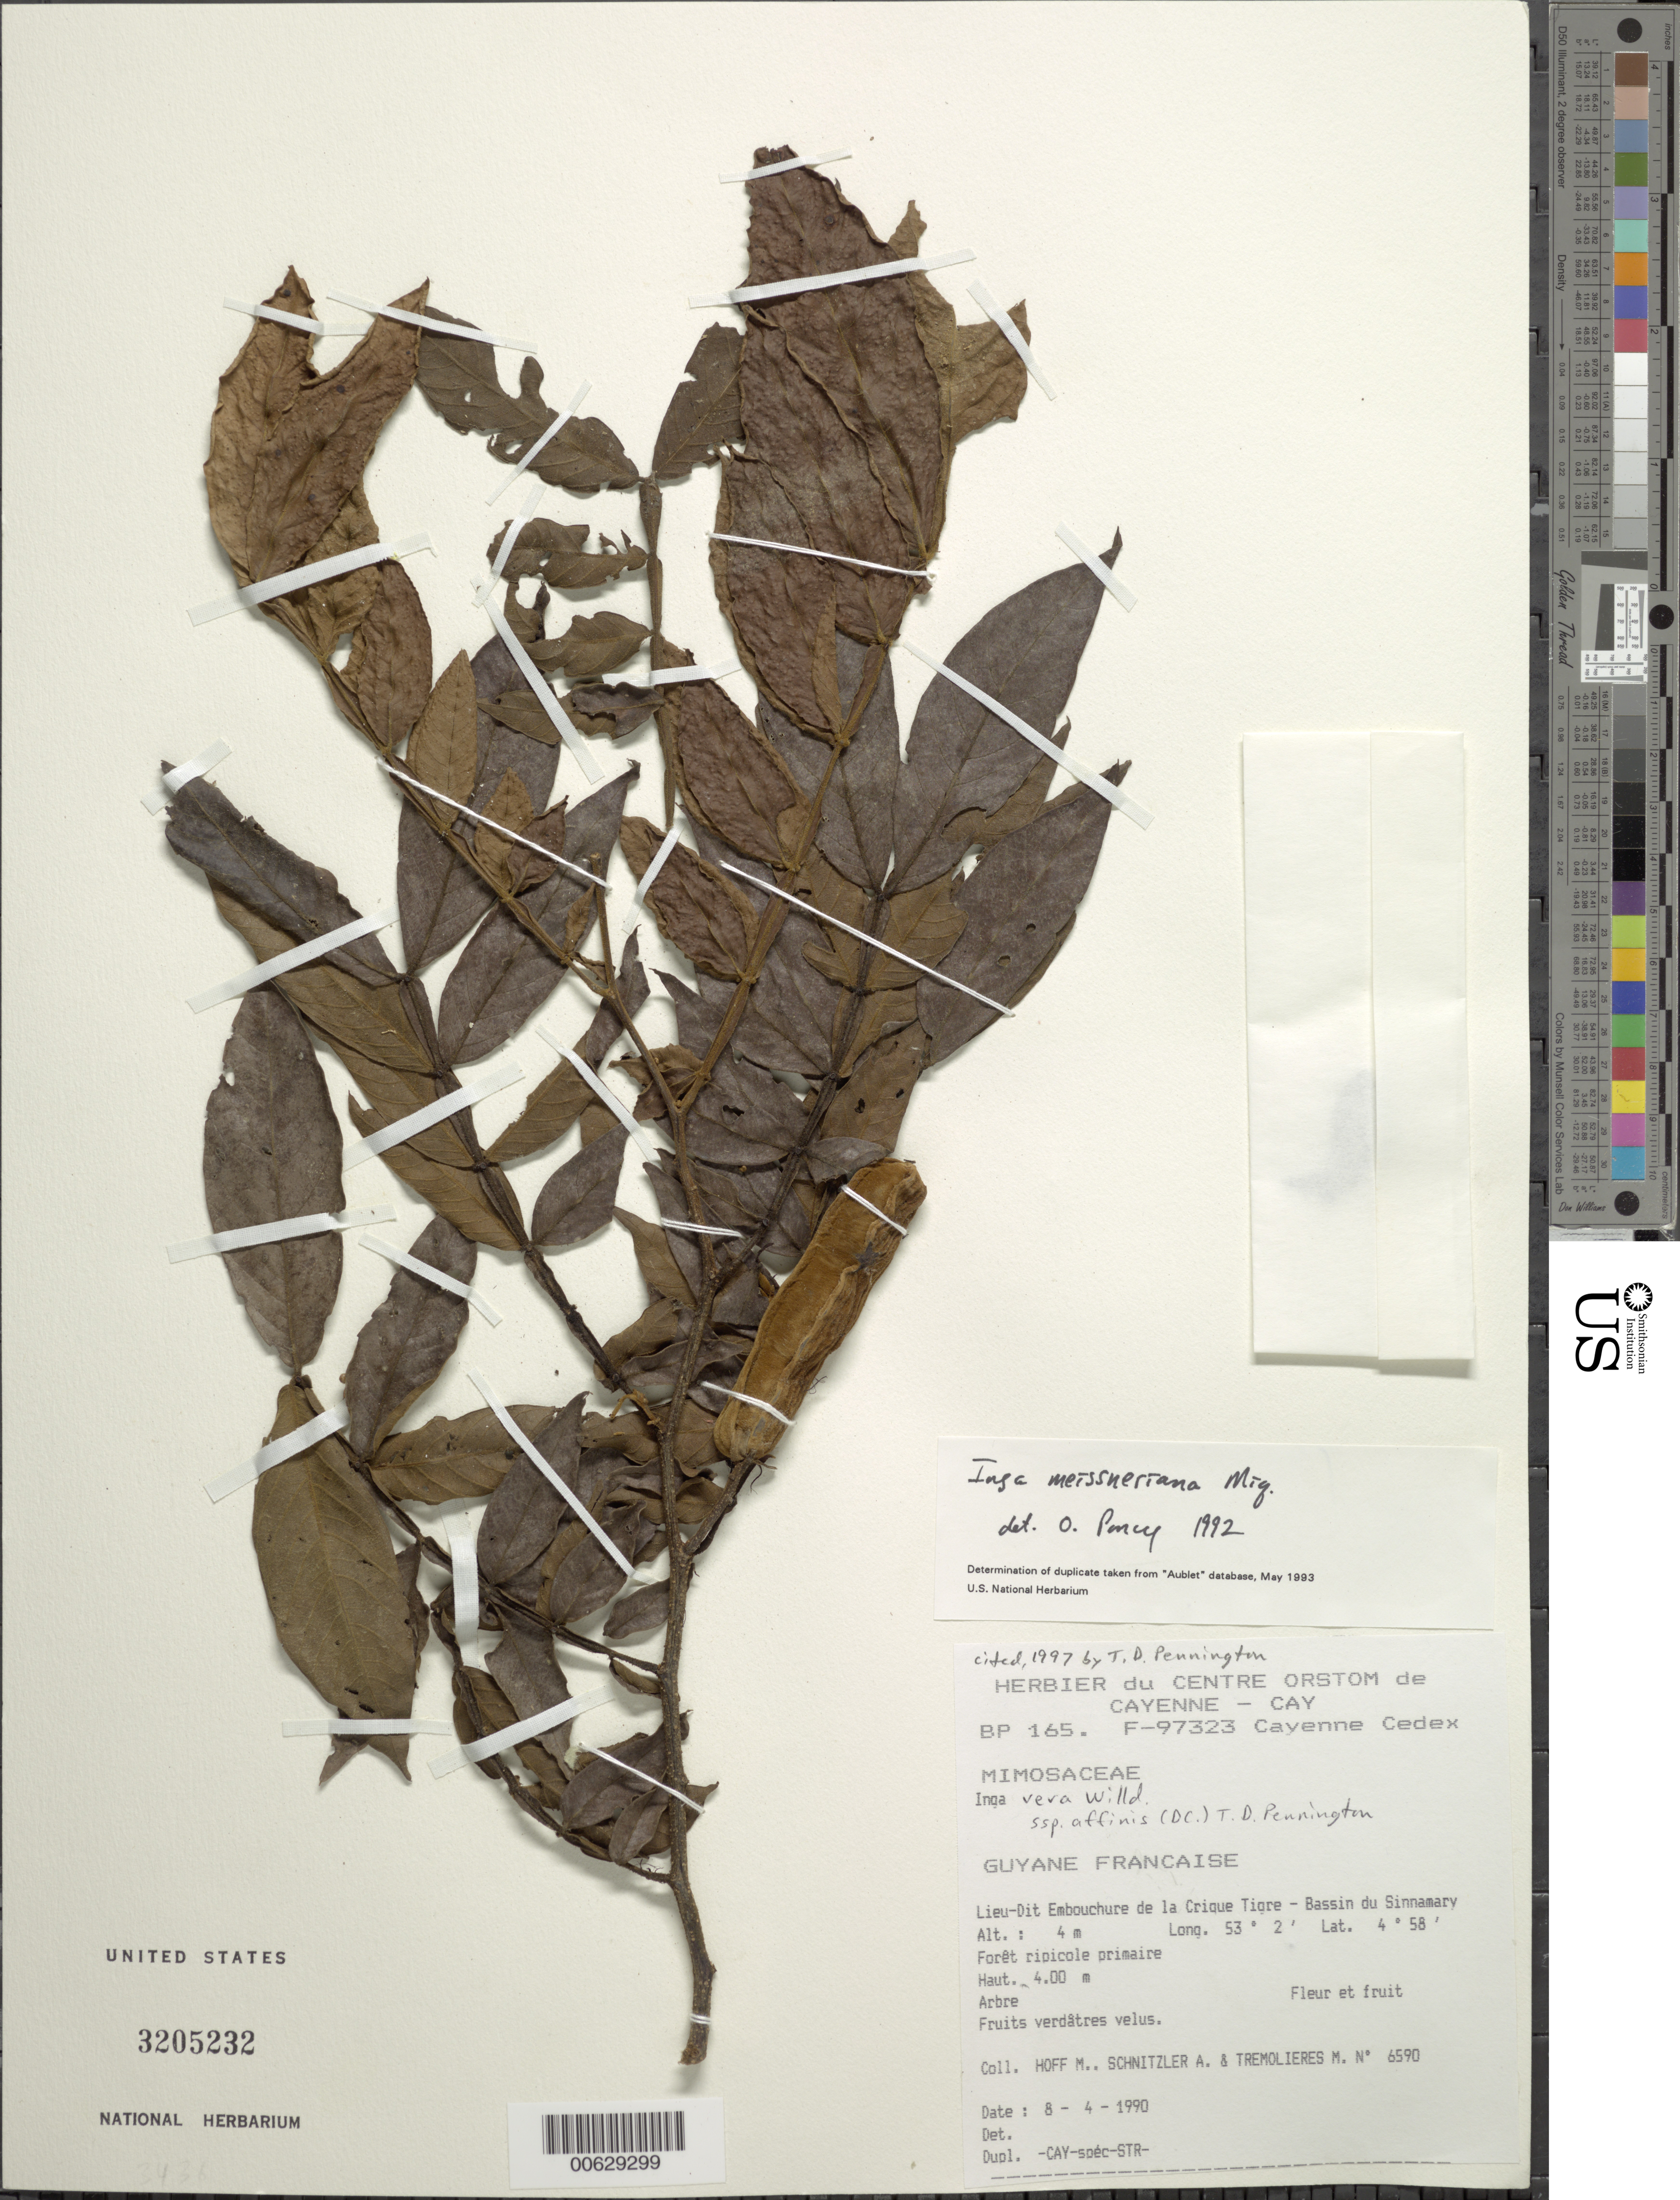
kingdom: Plantae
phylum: Tracheophyta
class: Magnoliopsida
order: Fabales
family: Fabaceae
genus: Inga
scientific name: Inga vera subsp. affinis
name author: (DC.) T.D. Penn.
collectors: M. Hoff, A. Schnitzler & M. Tremolieres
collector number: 6590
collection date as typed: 8-Apr-90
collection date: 1990-04-08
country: French Guiana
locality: Crique Tigre, embouchure; Bassin du Sinnamary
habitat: Primary riparian forest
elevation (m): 4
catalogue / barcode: US 3205232